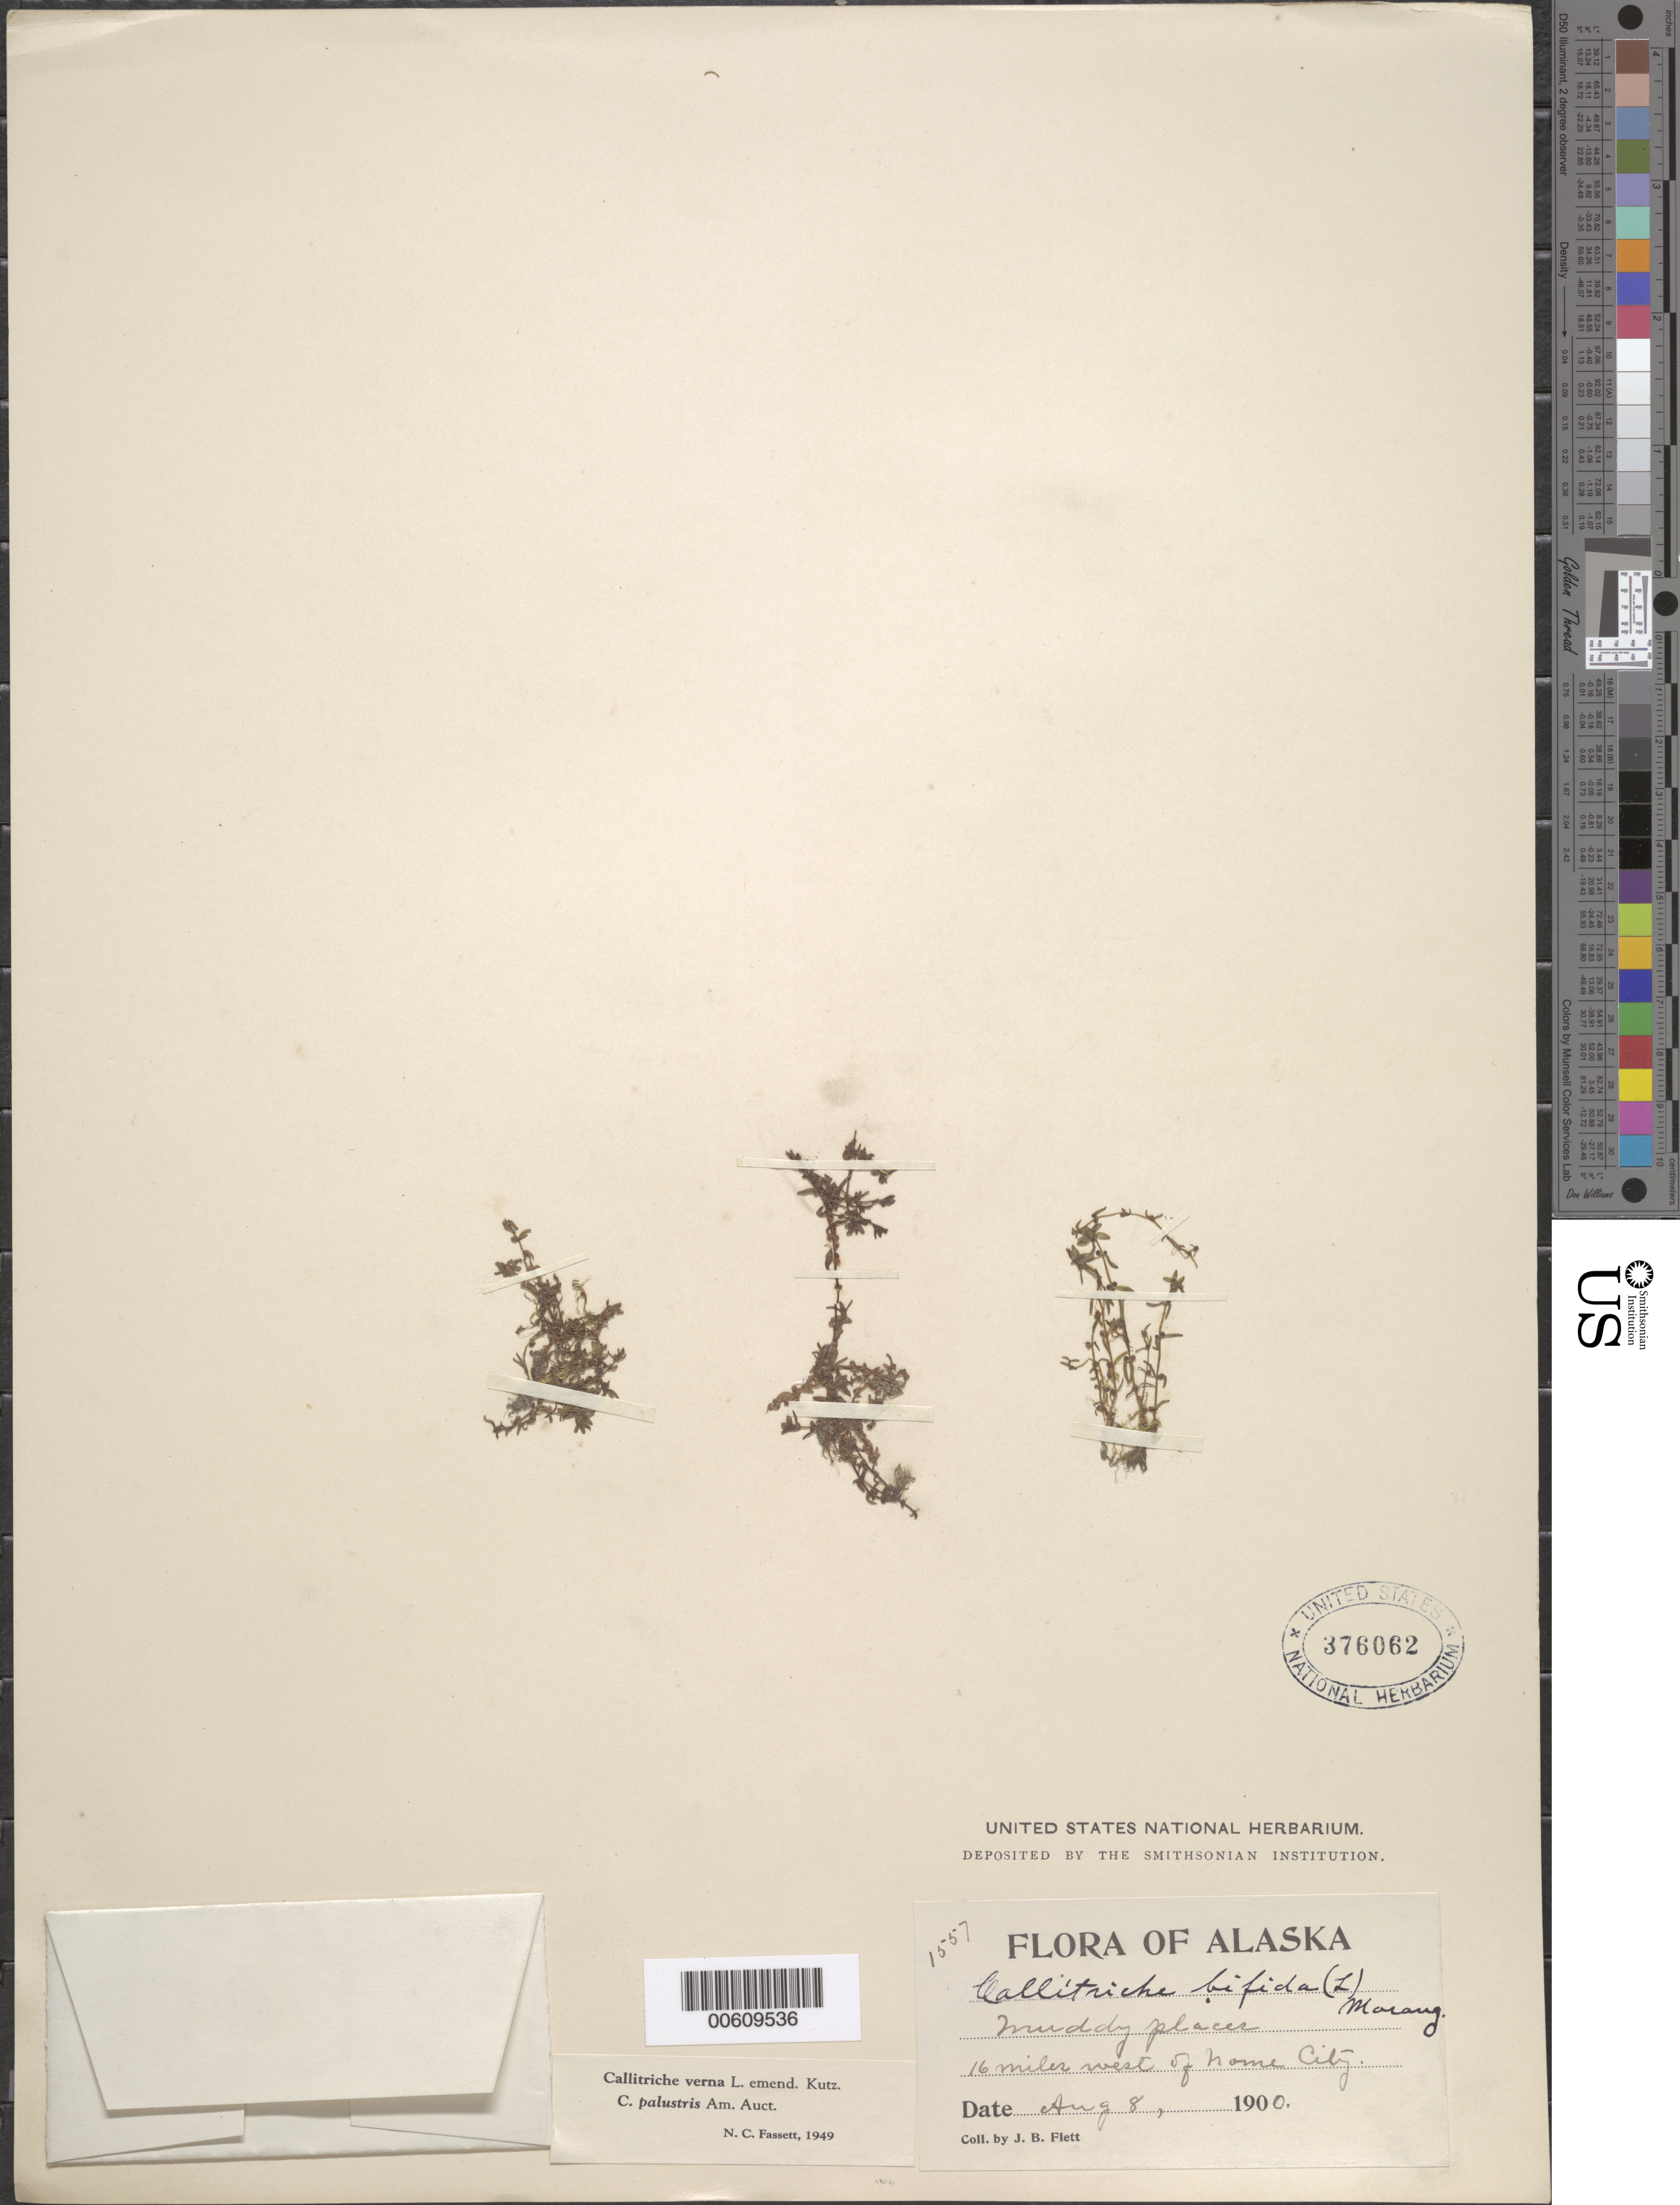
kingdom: Plantae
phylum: Tracheophyta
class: Magnoliopsida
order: Lamiales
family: Plantaginaceae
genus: Callitriche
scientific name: Callitriche verna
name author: L.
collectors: J. Flett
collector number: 1557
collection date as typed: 08 Aug 1900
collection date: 1900-08-08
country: United States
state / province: Alaska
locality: Nome City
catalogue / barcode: US 376062